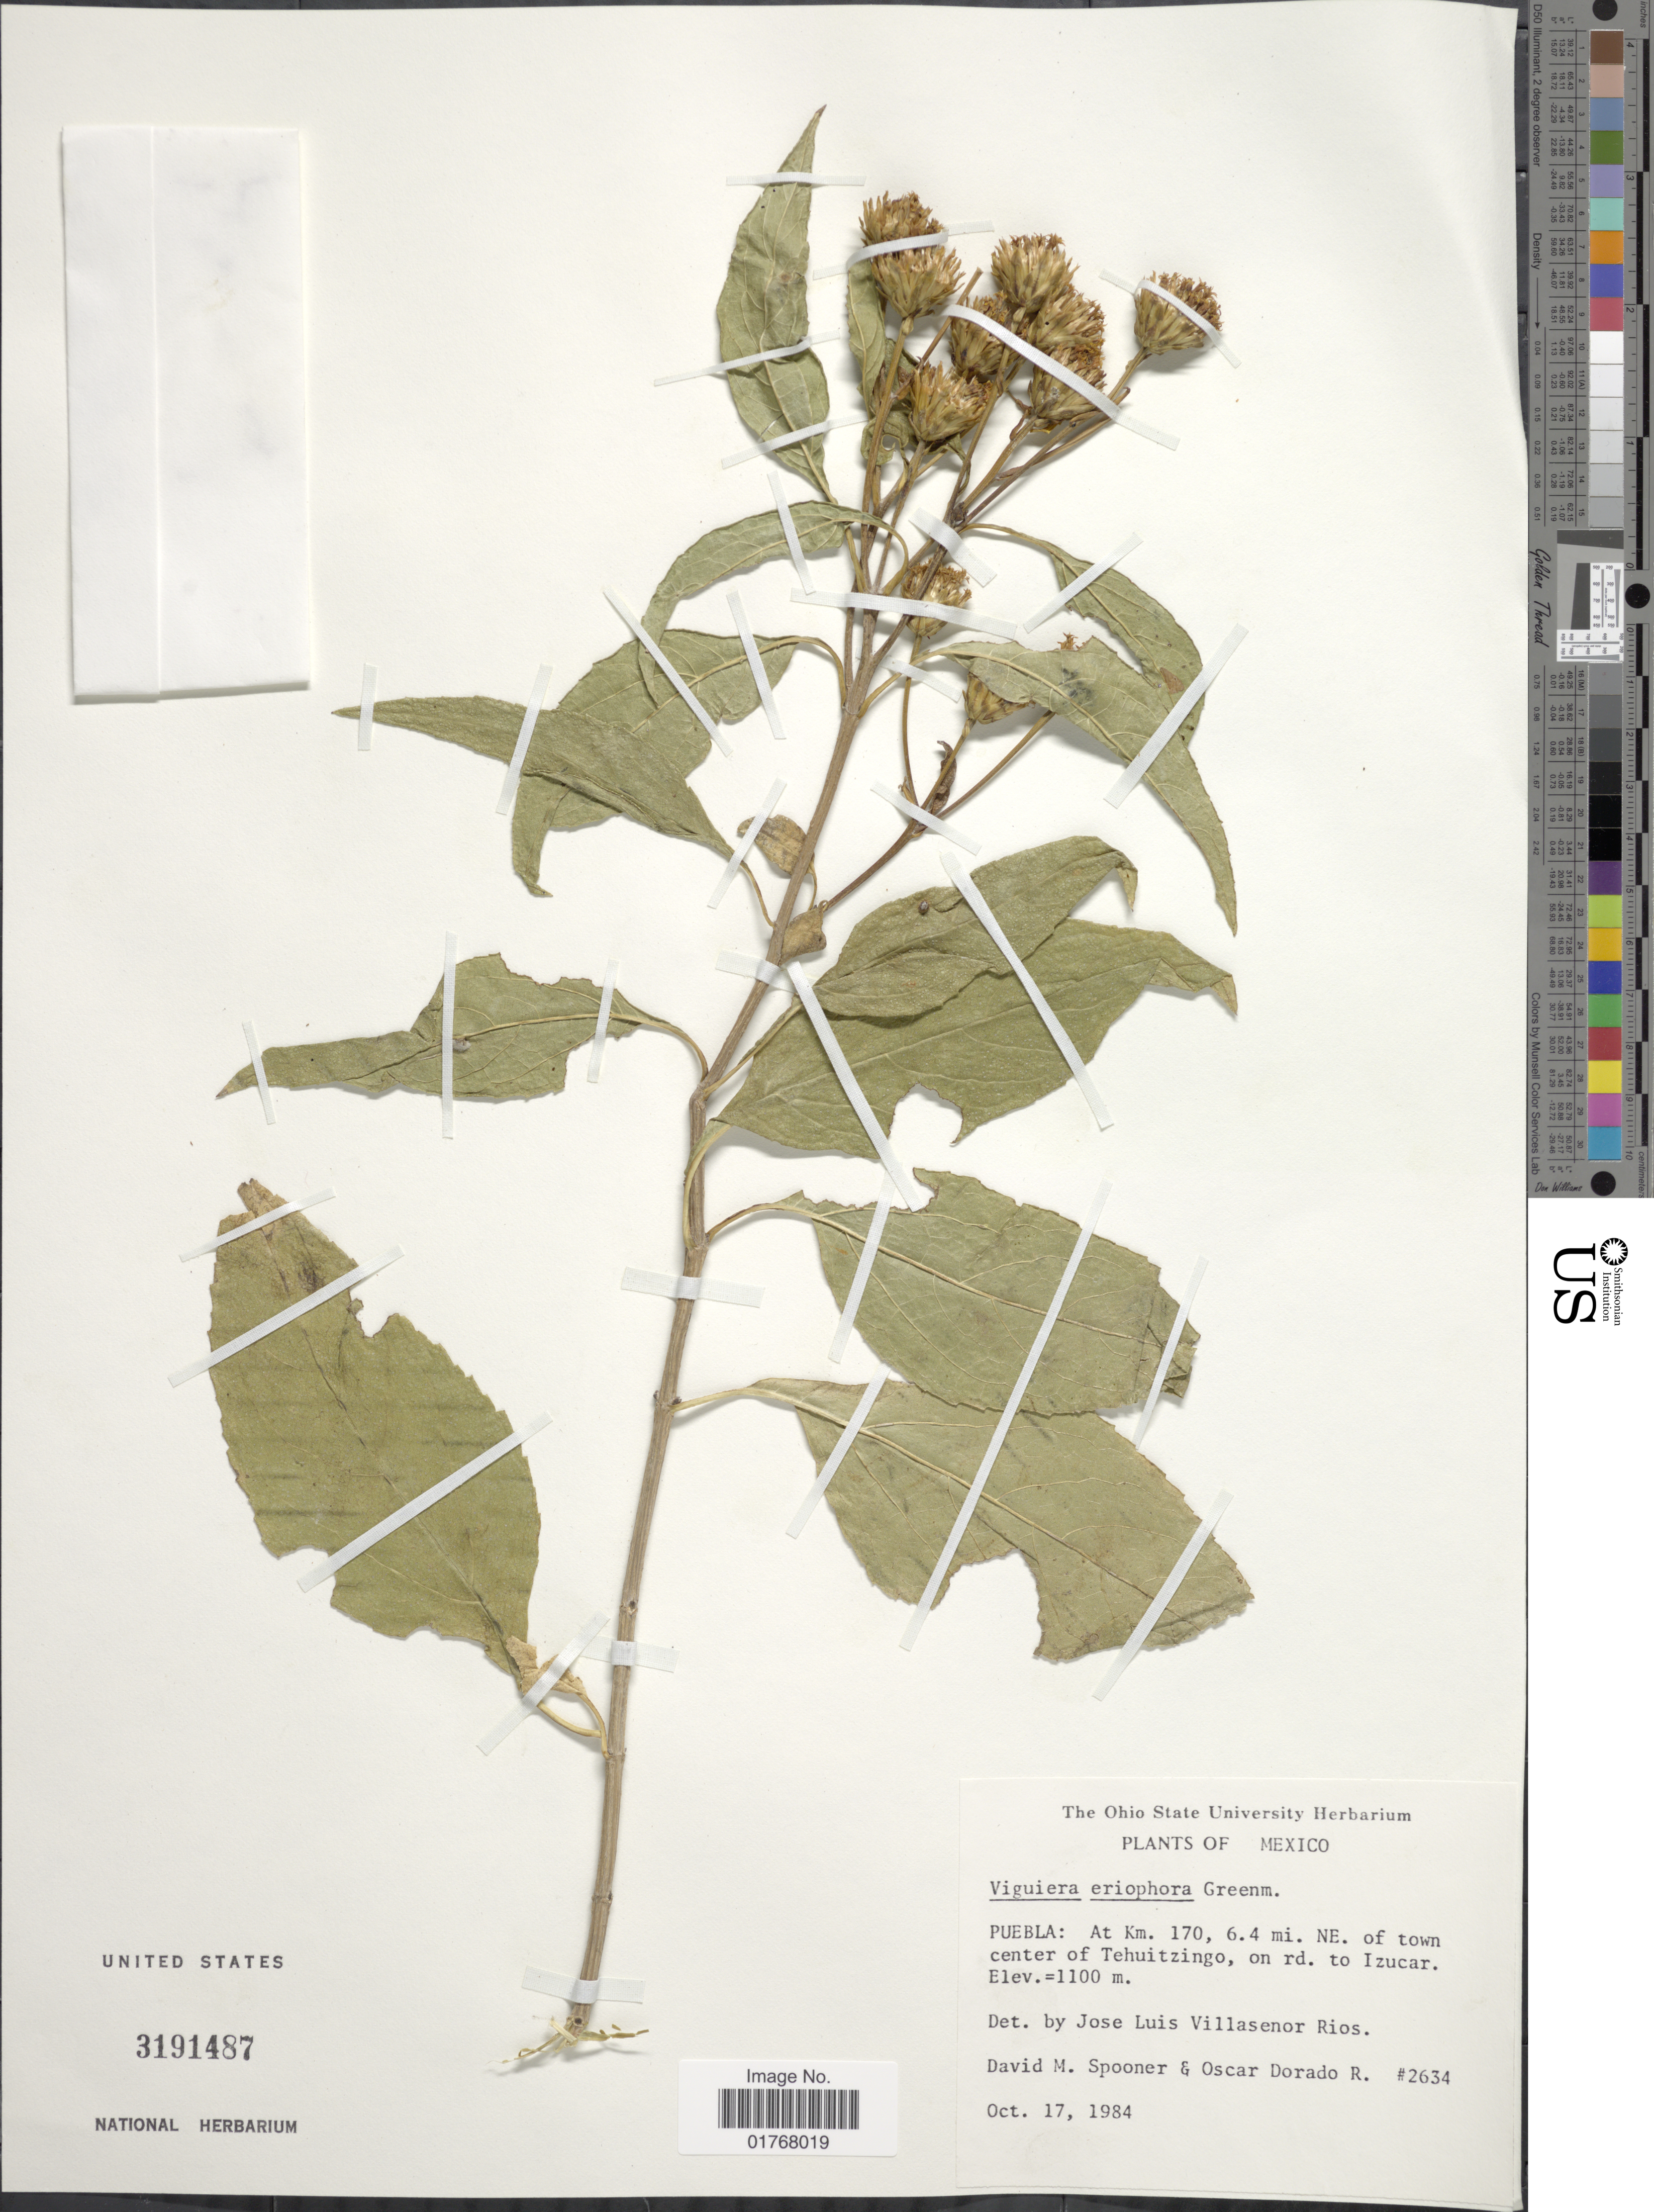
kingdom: Plantae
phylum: Tracheophyta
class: Magnoliopsida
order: Asterales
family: Asteraceae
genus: Viguiera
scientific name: Viguiera eriophora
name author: Greenm.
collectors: D. Spooner & O. R. Dorado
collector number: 2634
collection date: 1984-10-17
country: Mexico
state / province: Puebla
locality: At Km 170, 6.4 mi. NE of town center of Tehuitzingo, on rd to Izucar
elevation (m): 1100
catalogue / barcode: US 3191487